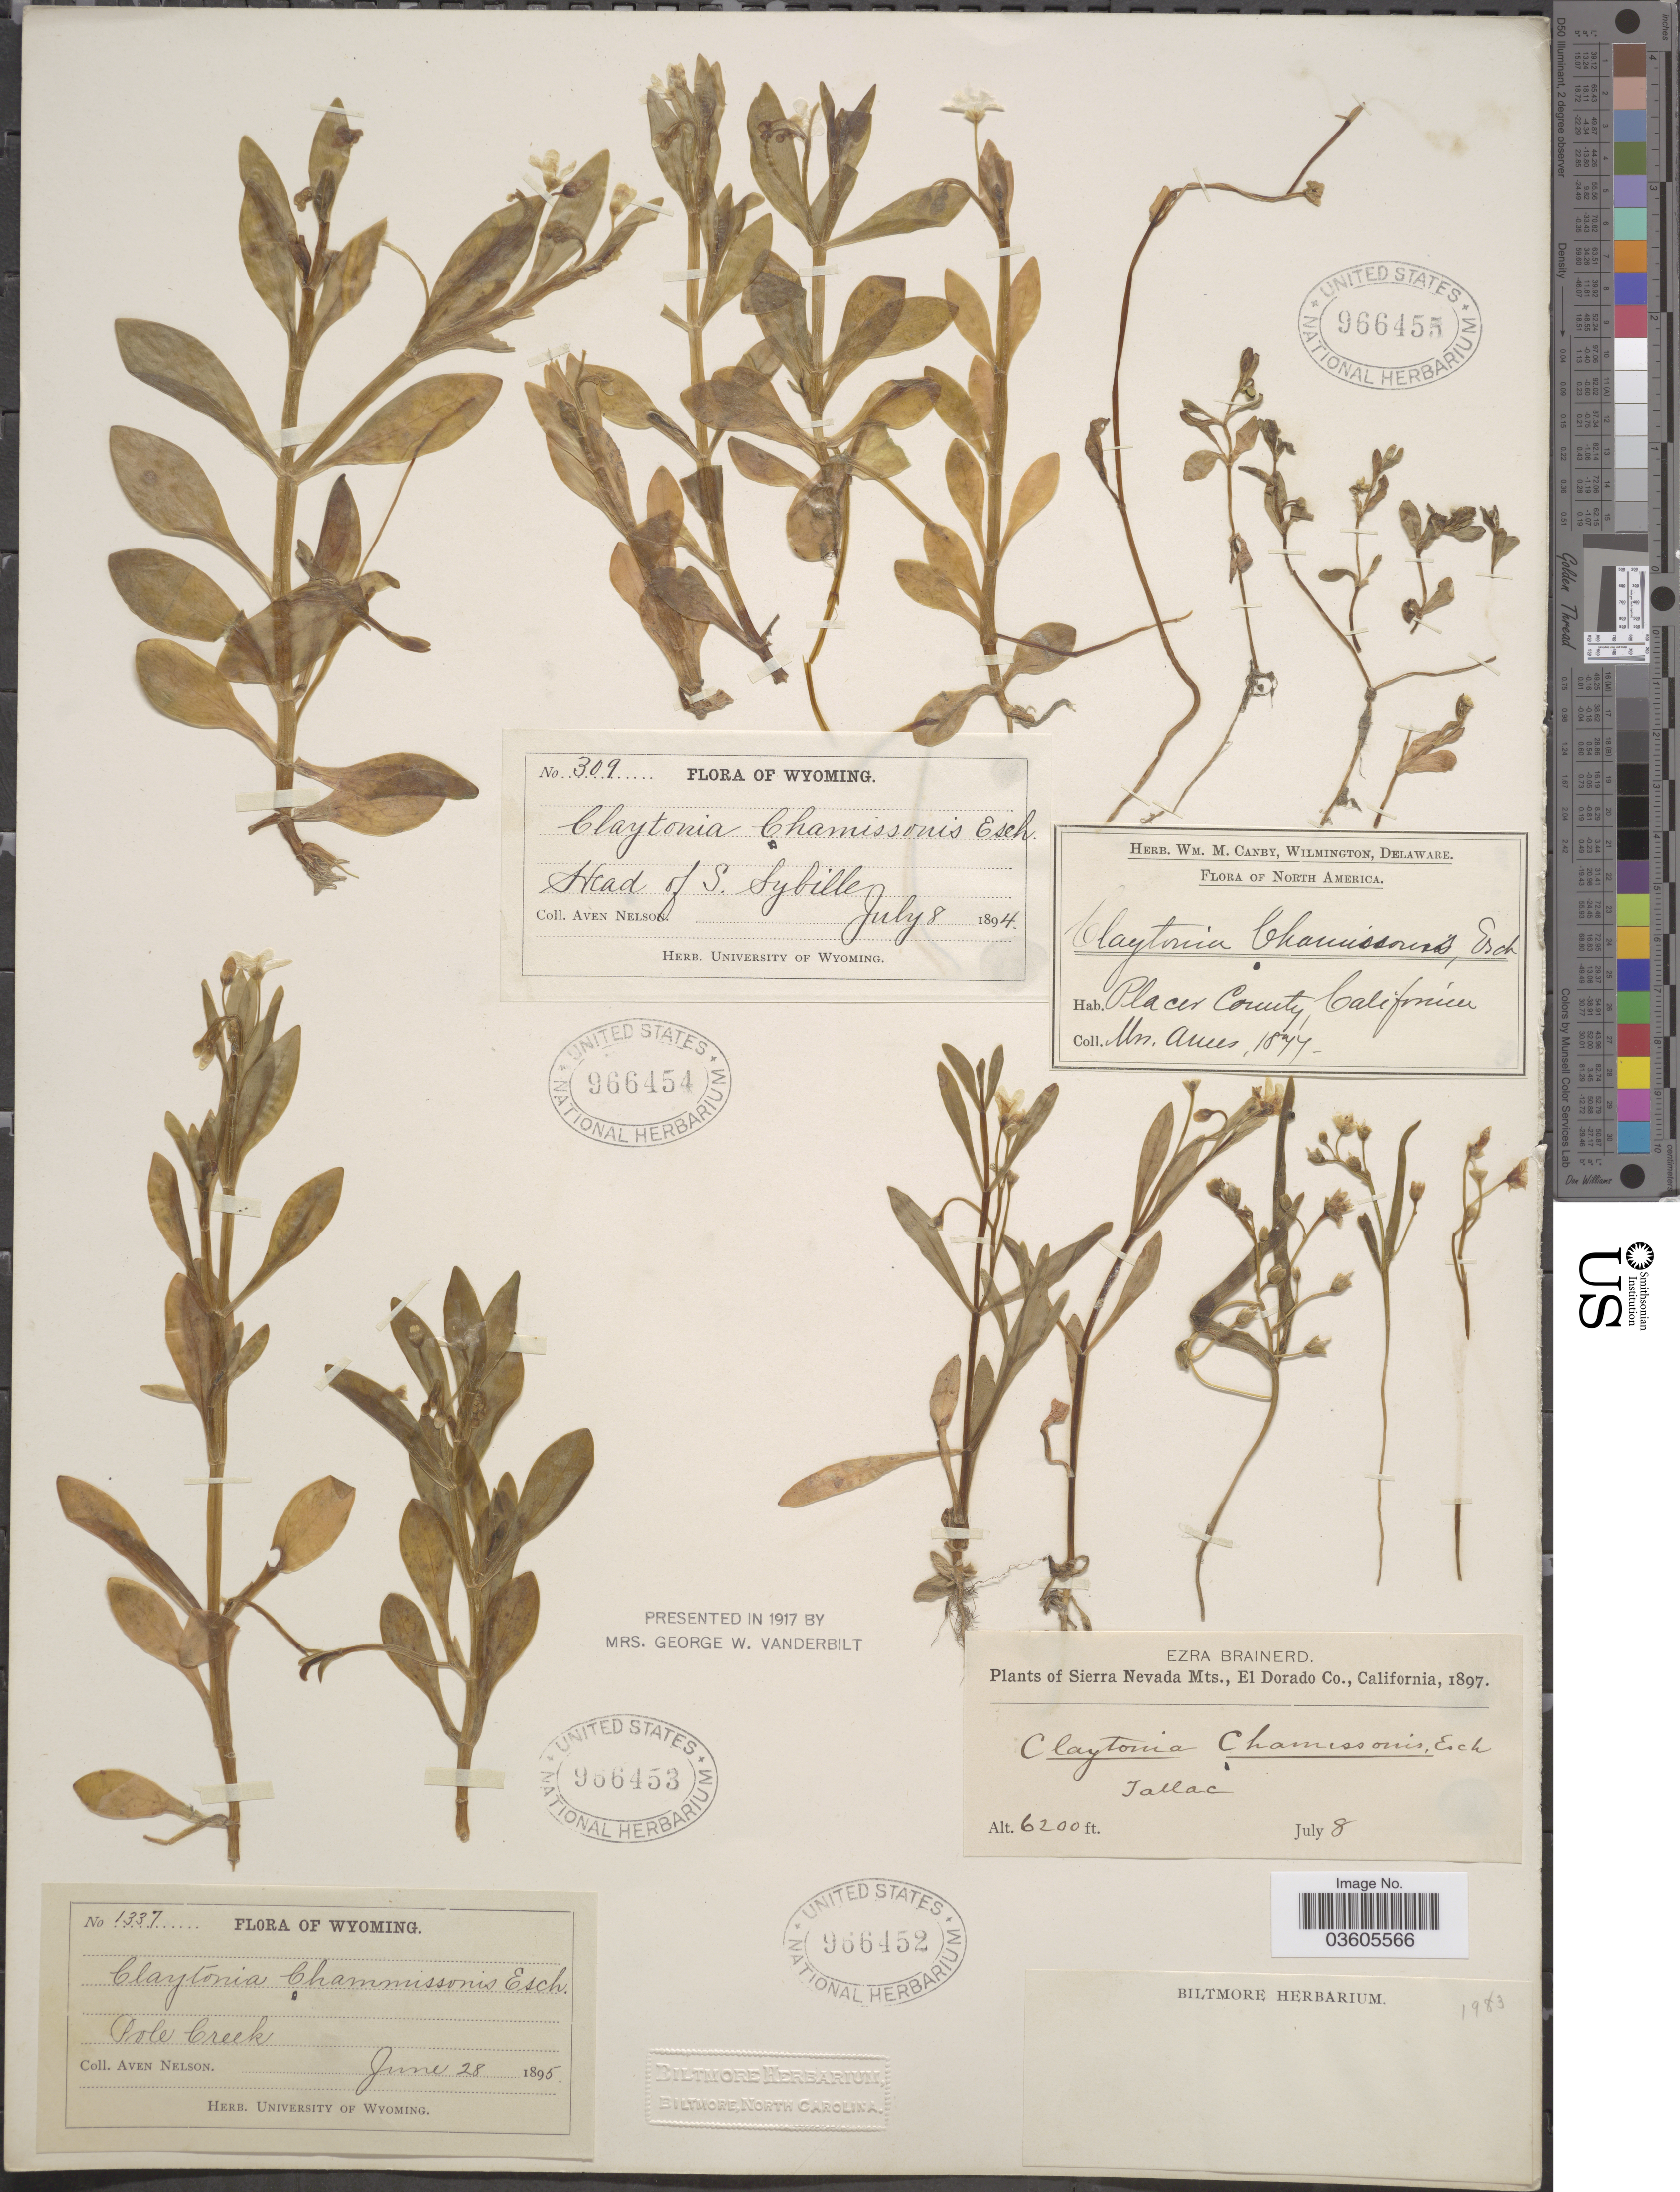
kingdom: Plantae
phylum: Tracheophyta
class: Magnoliopsida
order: Caryophyllales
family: Montiaceae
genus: Montia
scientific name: Montia chamissoi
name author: (Ledeb. ex Spreng.) Greene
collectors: -- Ames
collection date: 1877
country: United States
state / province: California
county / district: Placer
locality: Placer County.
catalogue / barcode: US 966455-2